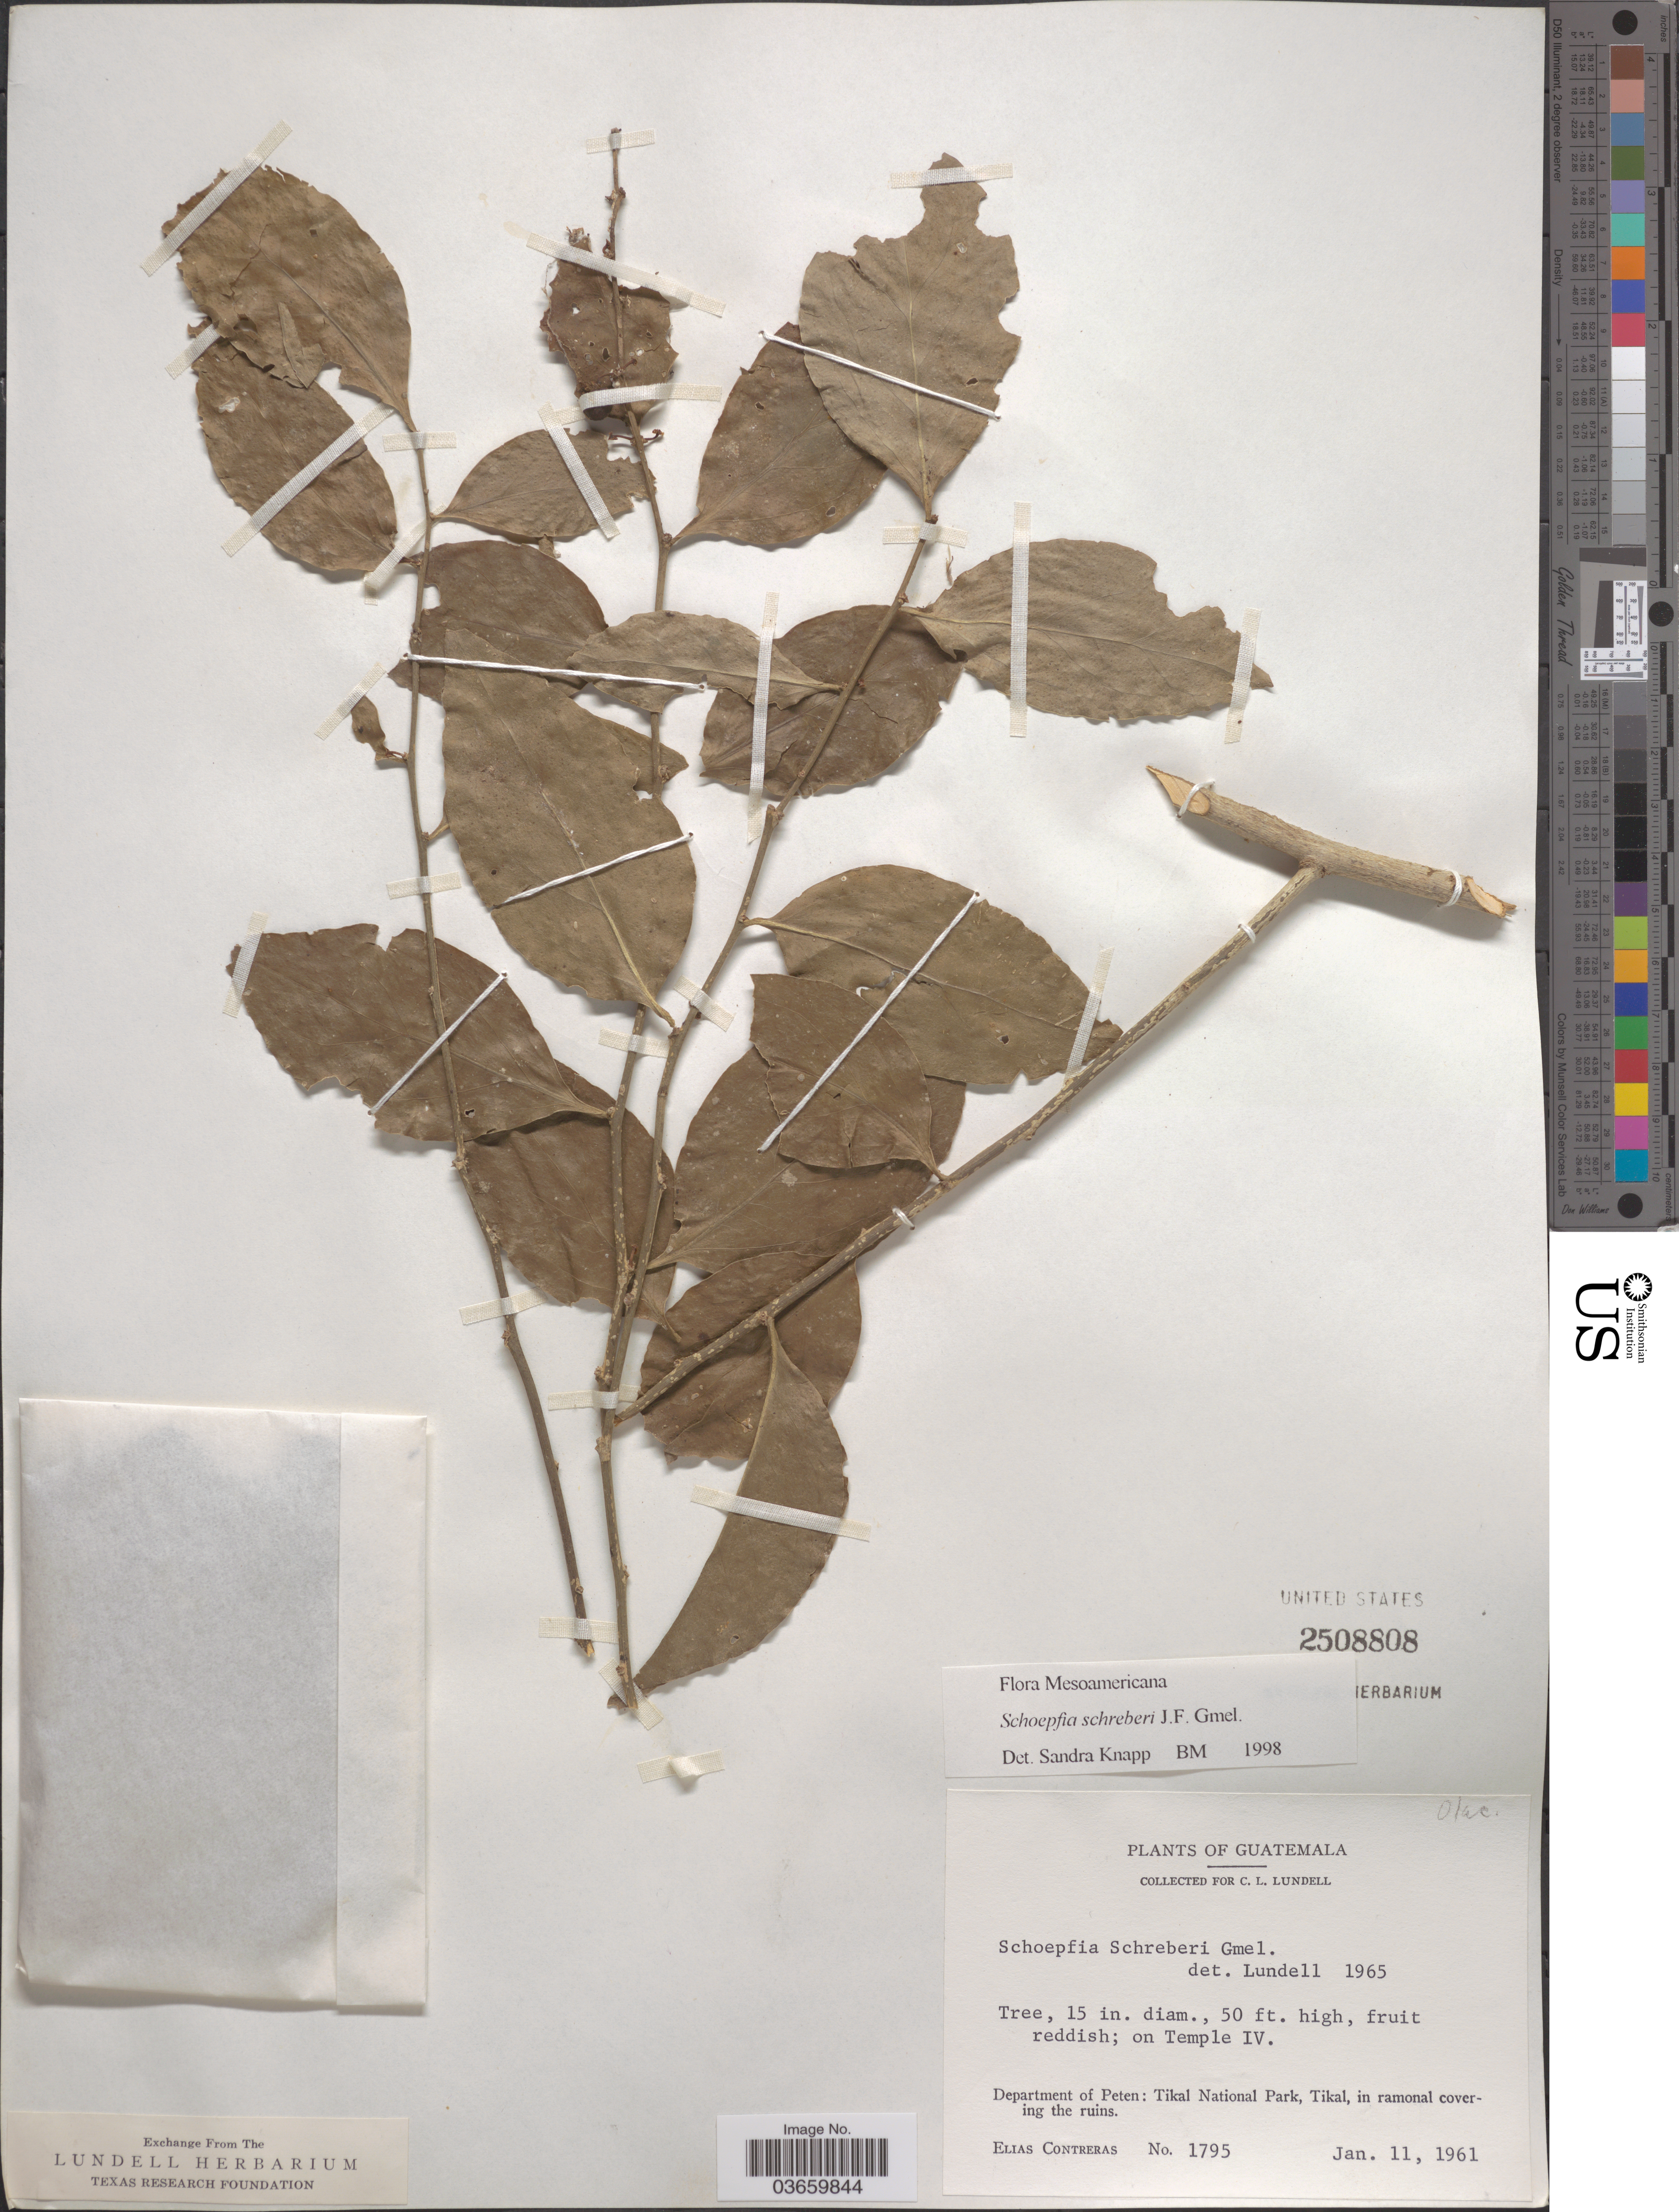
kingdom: Plantae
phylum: Tracheophyta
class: Magnoliopsida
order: Santalales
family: Schoepfiaceae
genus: Schoepfia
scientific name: Schoepfia schreberi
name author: J.F. Gmel.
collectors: E. Contreras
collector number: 1795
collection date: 1961-01-11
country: Guatemala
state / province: El Petén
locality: On Temple IV. Department of Peten: Tikal National Park, Tikal, in ramonal covering the ruins.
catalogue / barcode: US 2508808